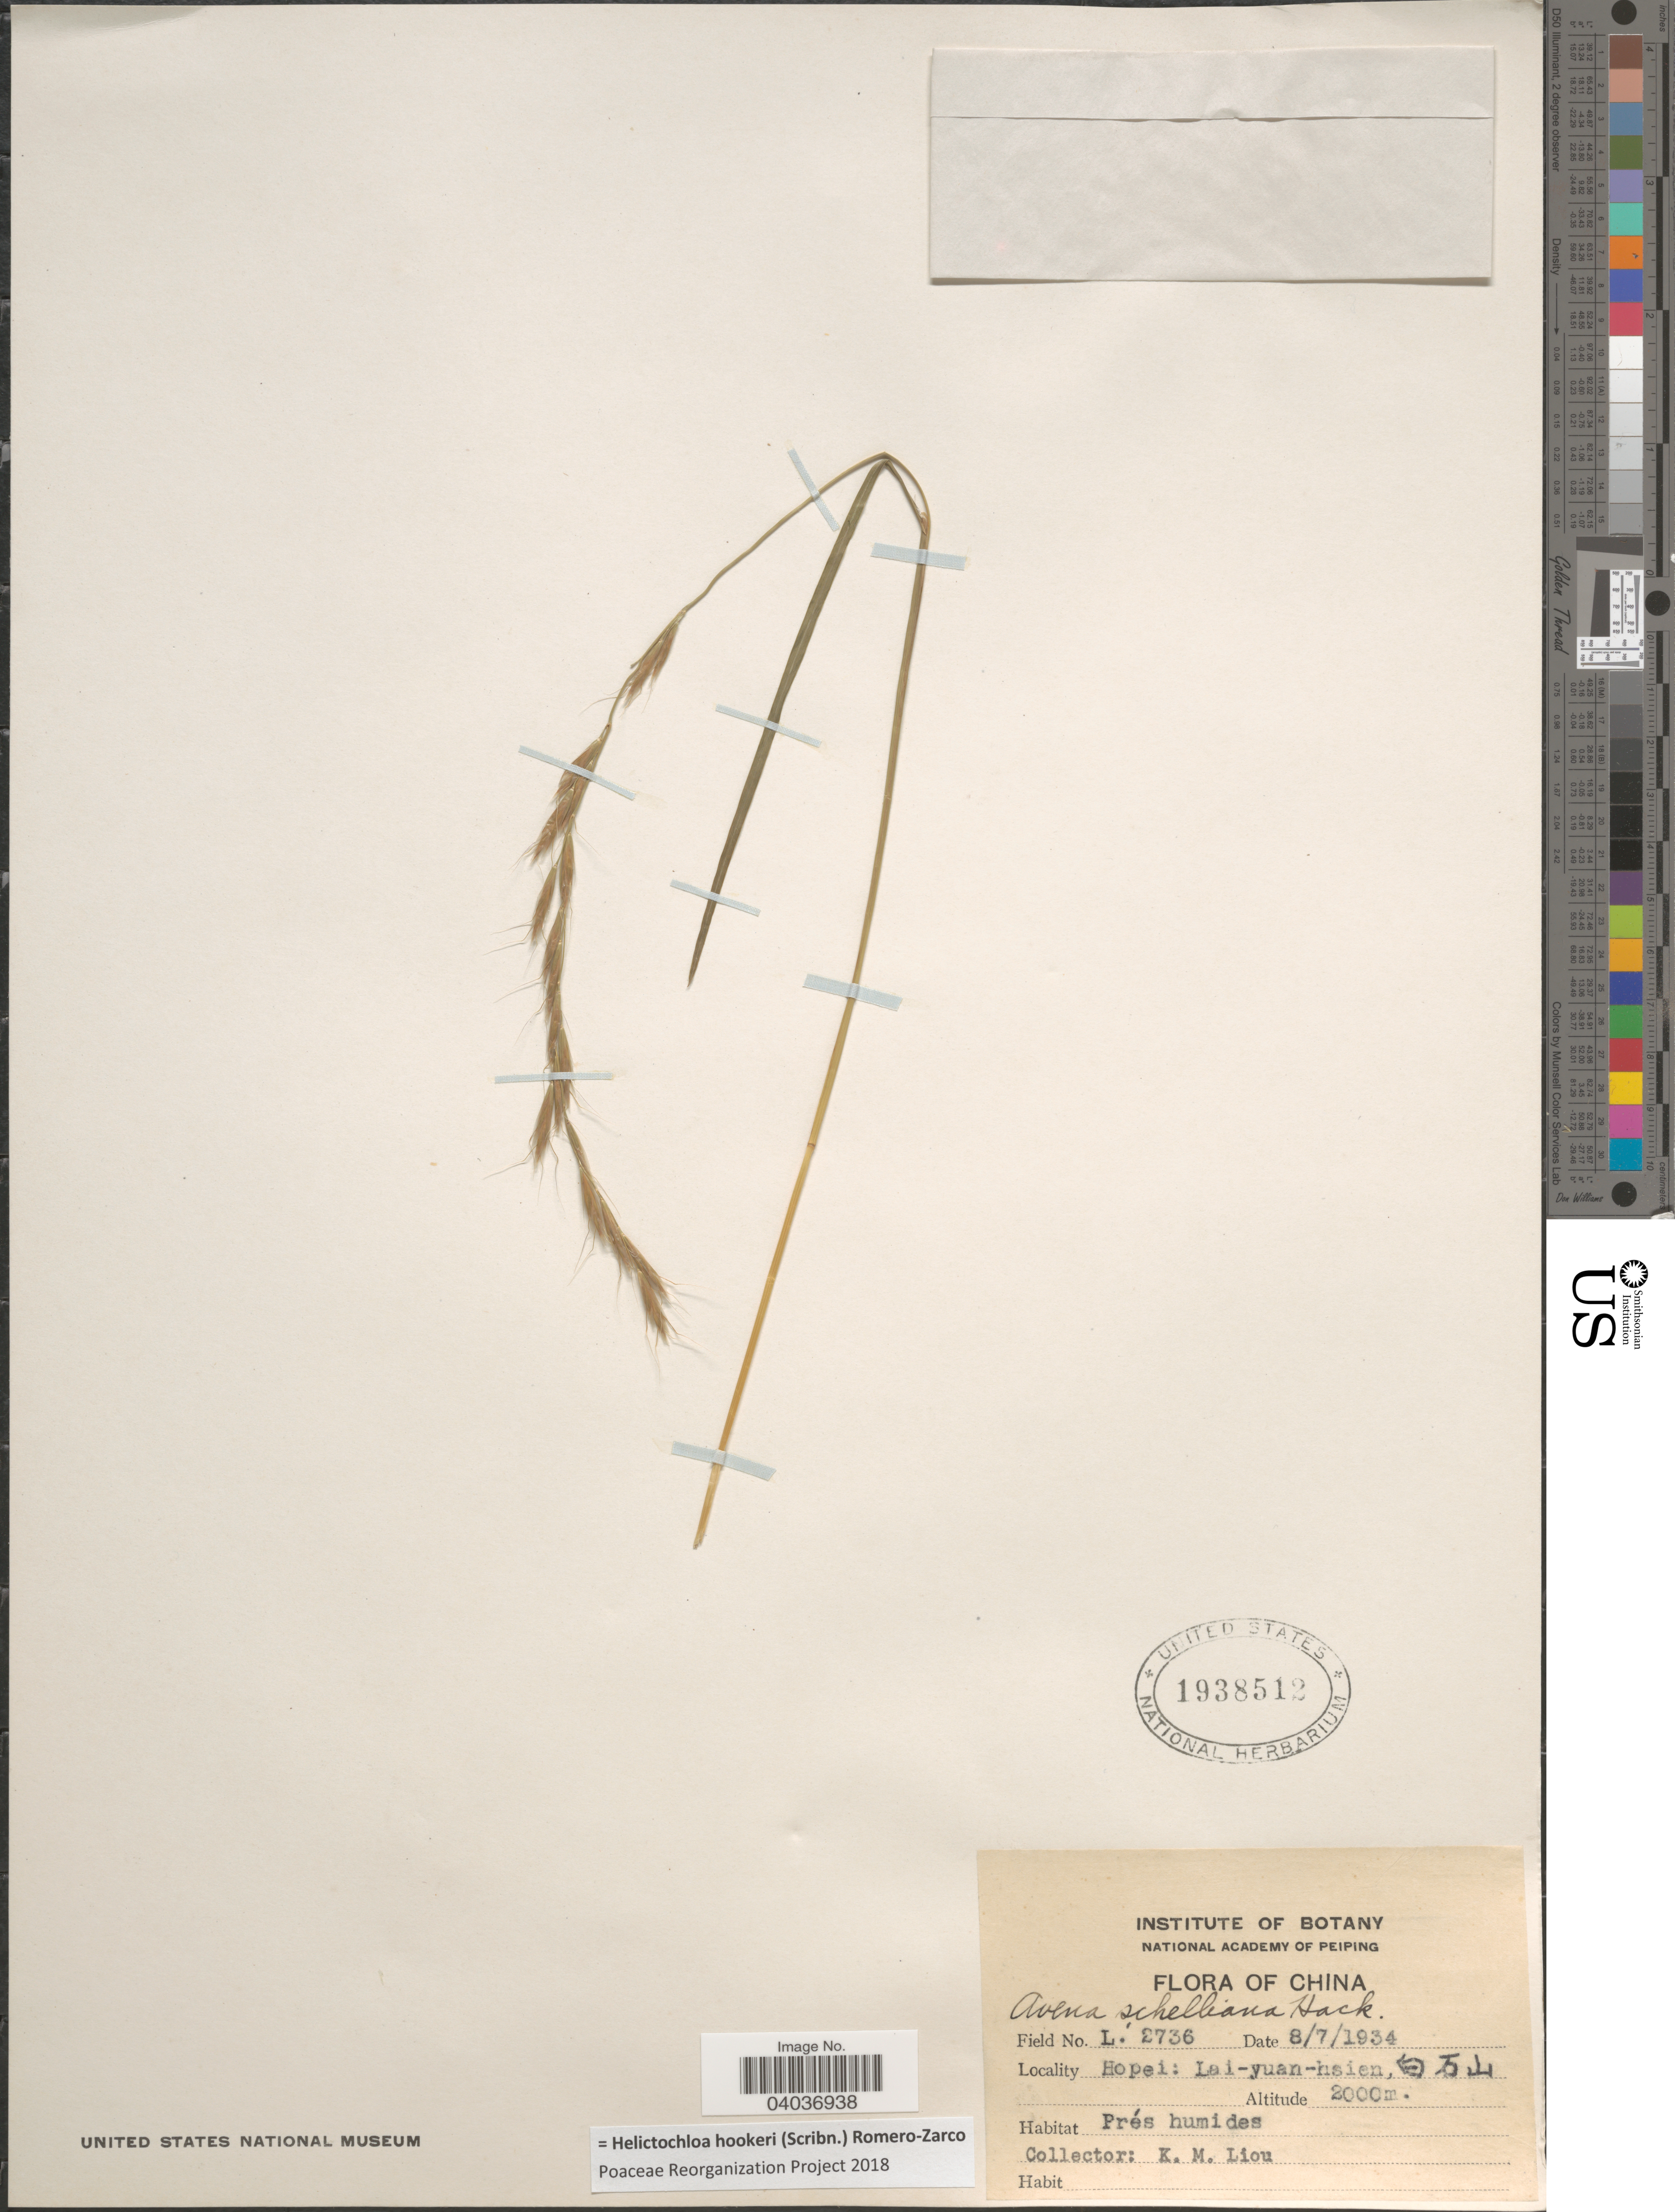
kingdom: Plantae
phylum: Tracheophyta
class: Liliopsida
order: Poales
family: Poaceae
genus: Helictochloa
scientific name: Helictochloa hookeri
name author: (Scribn.) Romero Zarco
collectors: K. M. Liou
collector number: L3736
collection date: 1934-07-08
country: China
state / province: Hebei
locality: Hopei: Lai-yuan-hsien, X.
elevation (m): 2000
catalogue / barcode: US 1938512